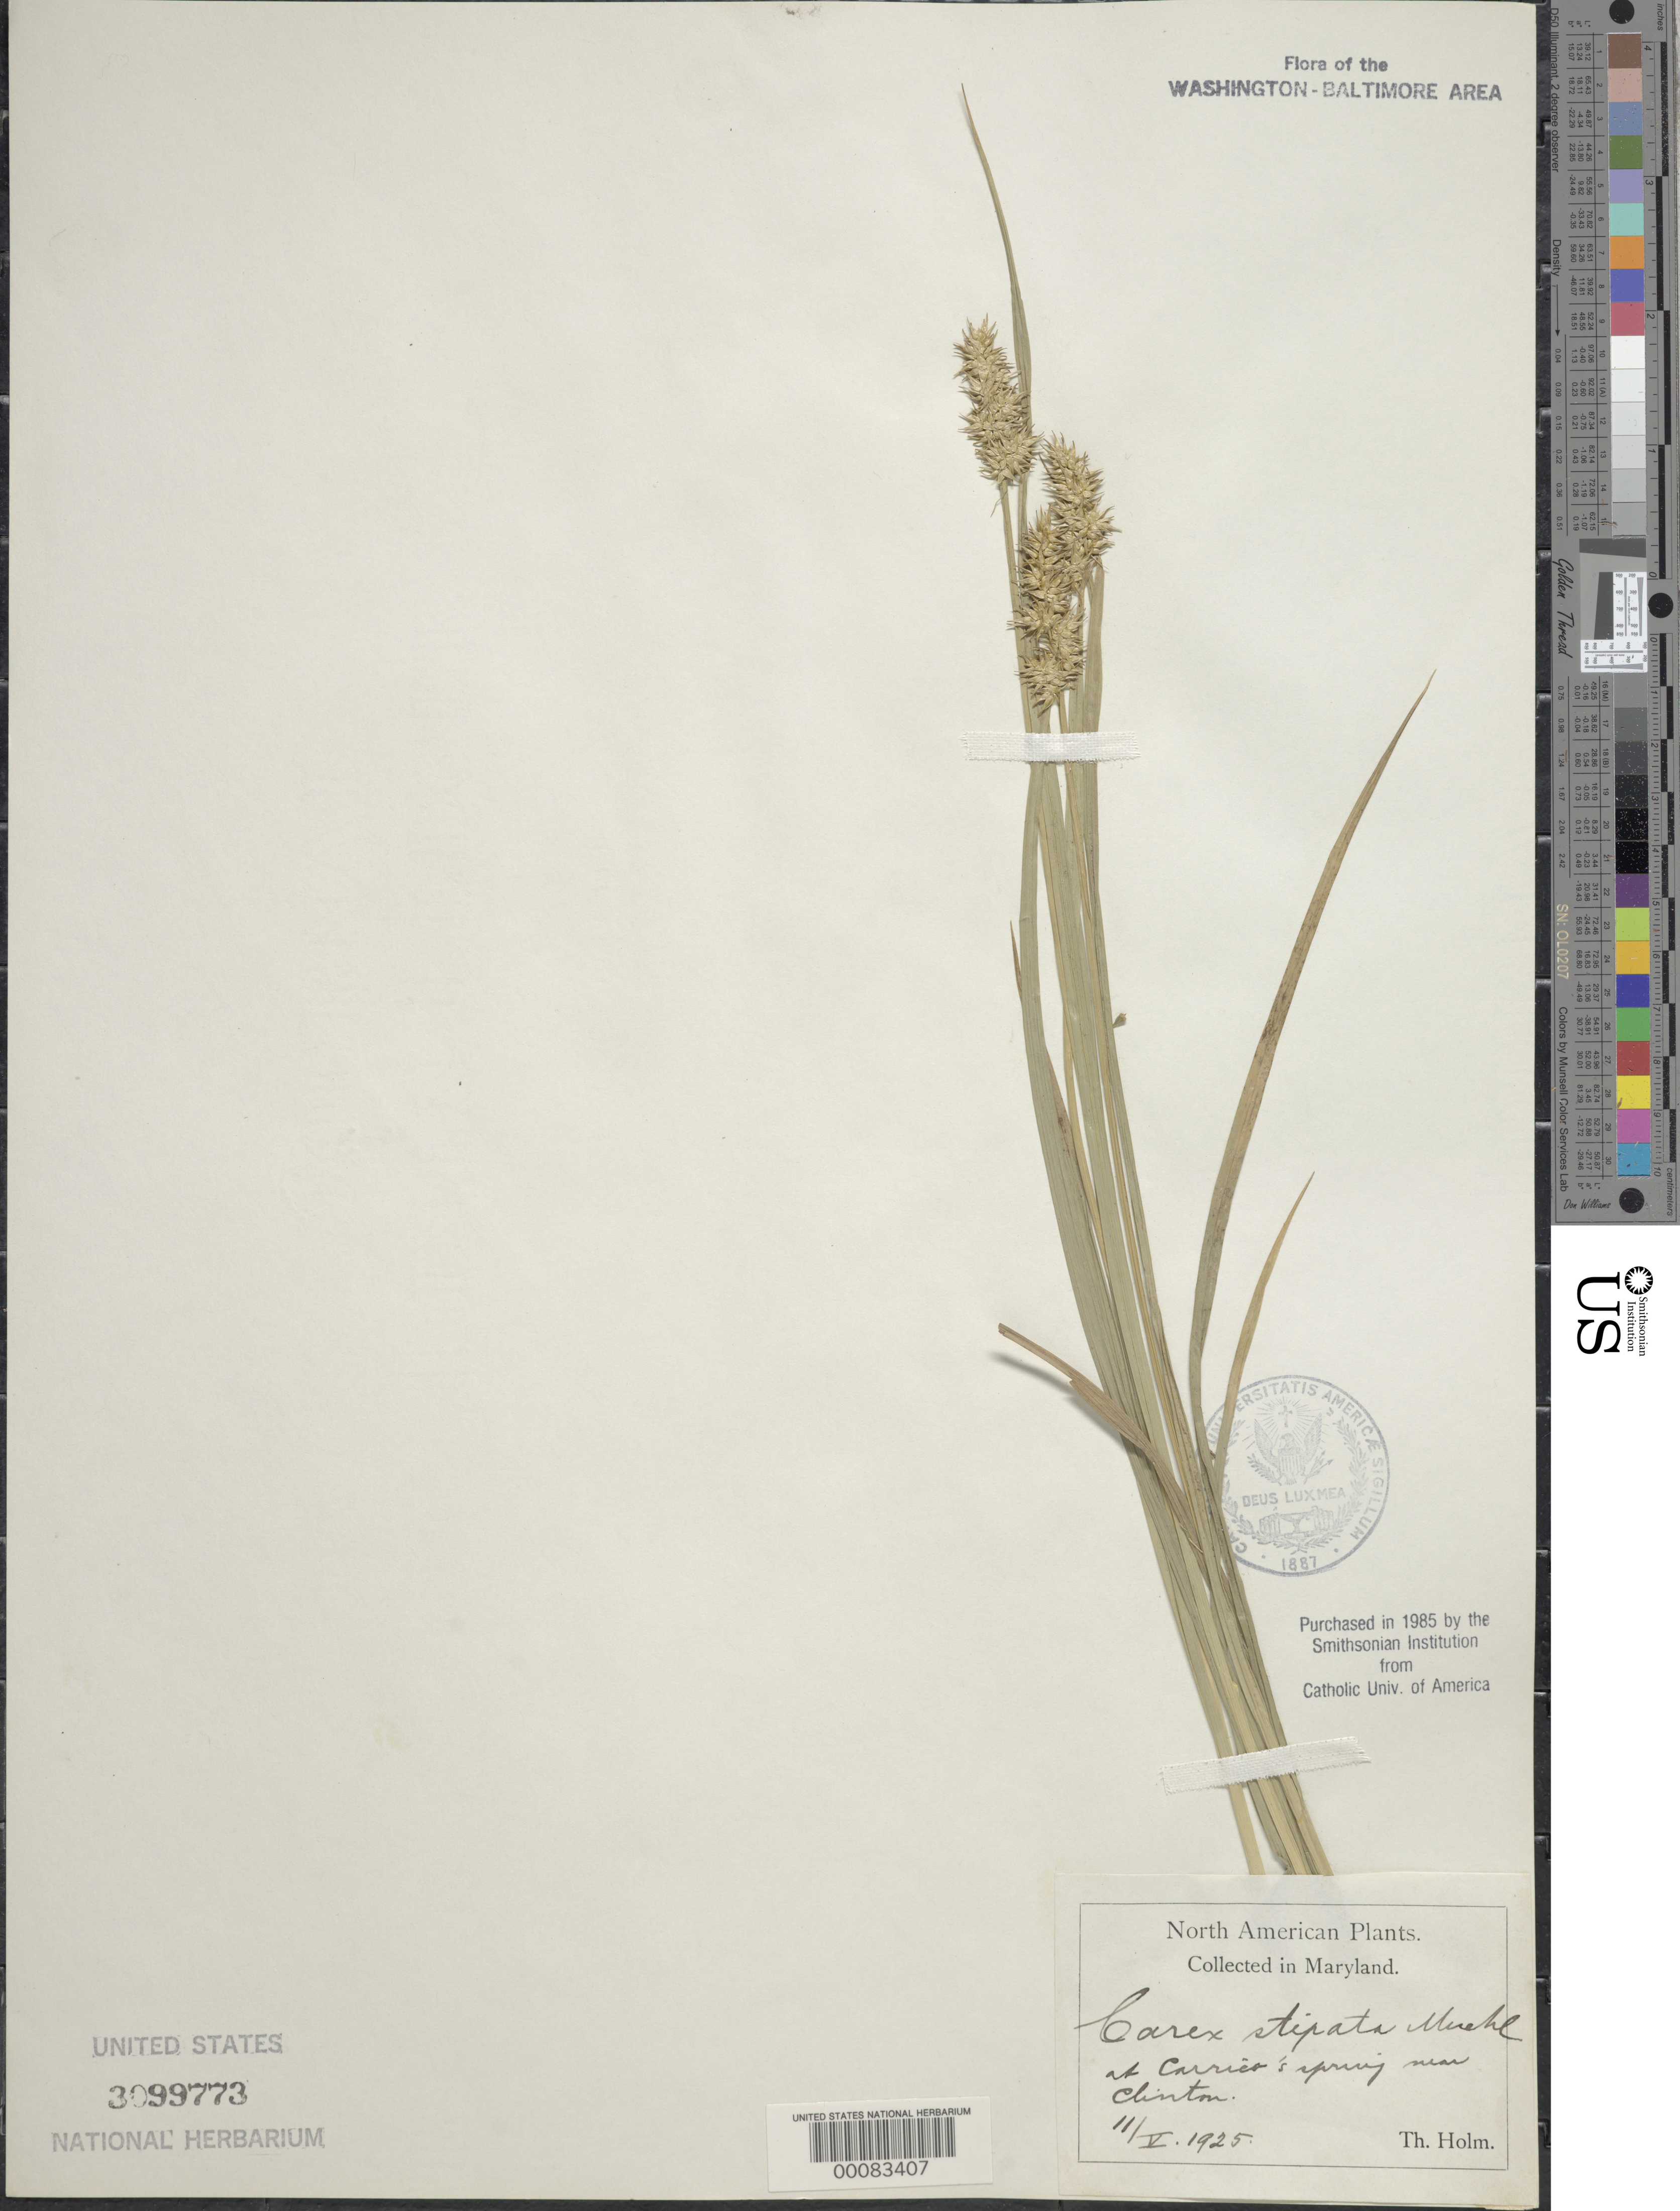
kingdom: Plantae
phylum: Tracheophyta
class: Liliopsida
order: Poales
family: Cyperaceae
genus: Carex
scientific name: Carex stipata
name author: Muhl. ex Willd.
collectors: T. Holm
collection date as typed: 11 May 1925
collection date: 1925-05-11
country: United States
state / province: Maryland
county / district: Prince George's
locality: Near Clinton Carrico Spring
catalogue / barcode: US 3099773